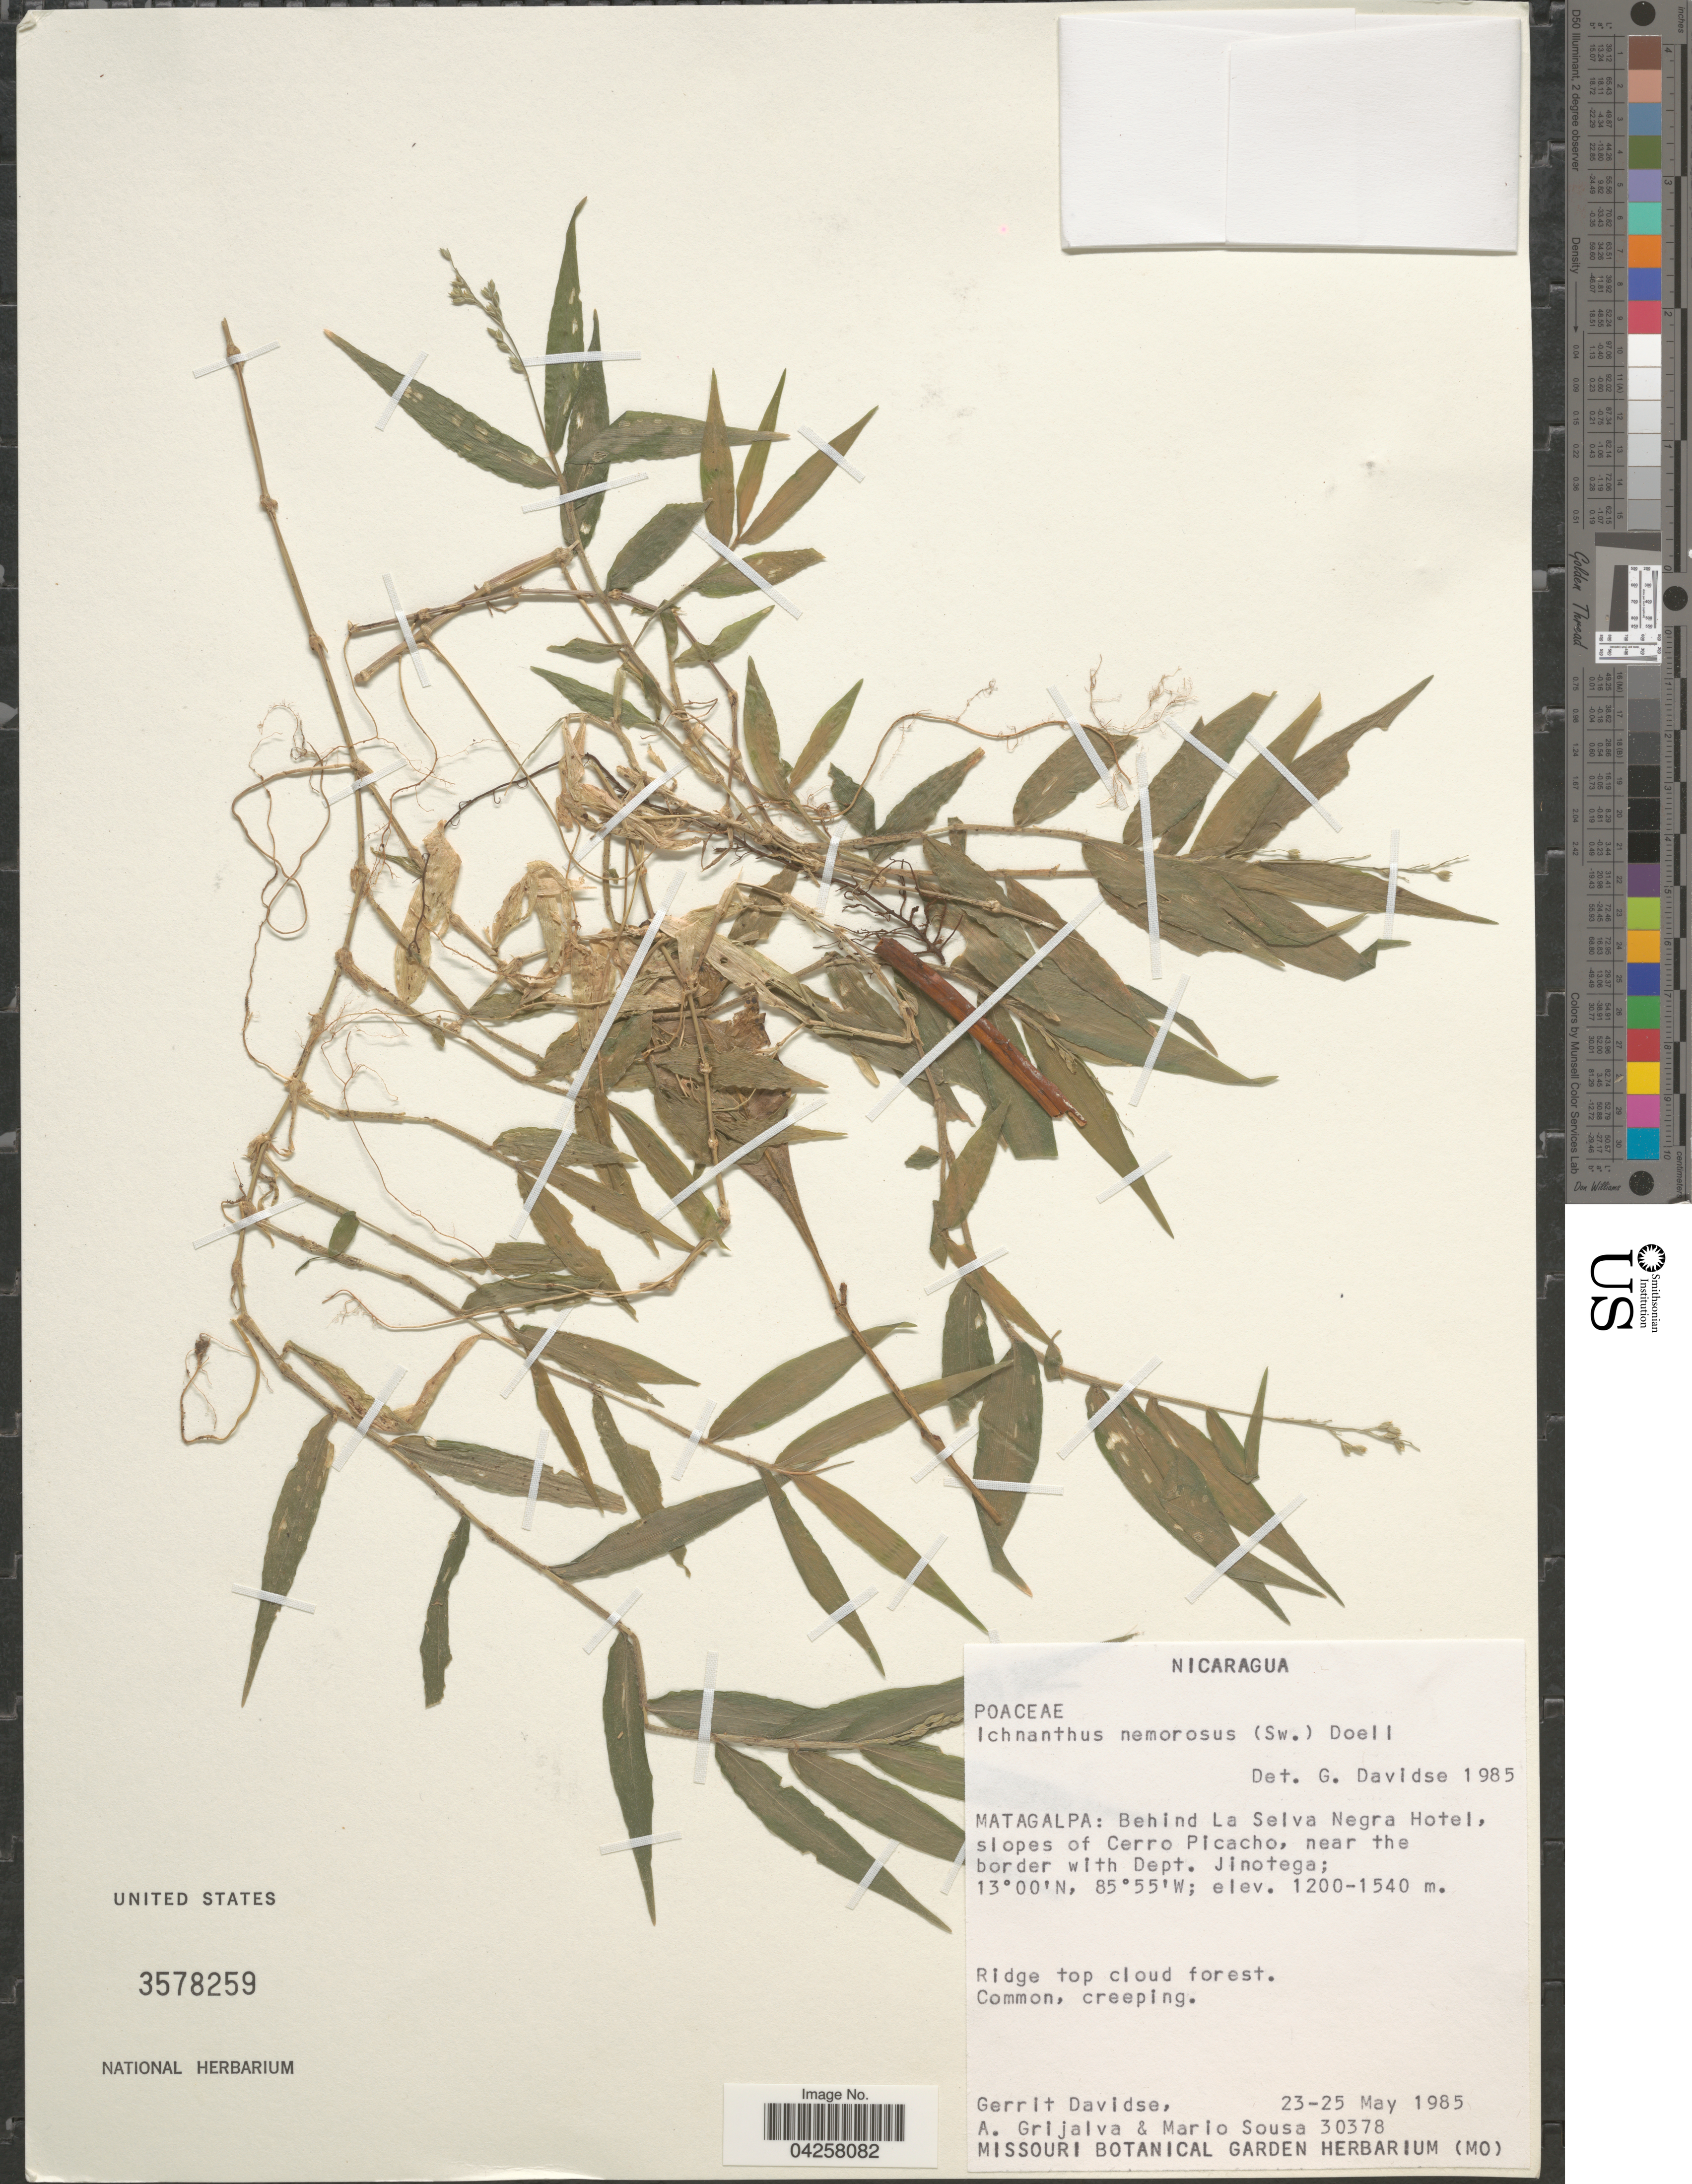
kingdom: Plantae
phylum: Tracheophyta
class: Liliopsida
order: Poales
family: Poaceae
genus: Hildaea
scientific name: Hildaea nemorosa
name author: (Sw.) C. Silva & R.P. Oliveira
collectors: G. Davidse, A. Grijalva & M. Sousa S.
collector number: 30378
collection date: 1985-05-23/1985-05-25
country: Nicaragua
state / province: Matagalpa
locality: Behind La Selva Negra Hotel, slopes of Cerro Picacho, near the border with Dept. Jinotega.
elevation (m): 1200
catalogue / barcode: US 3578259